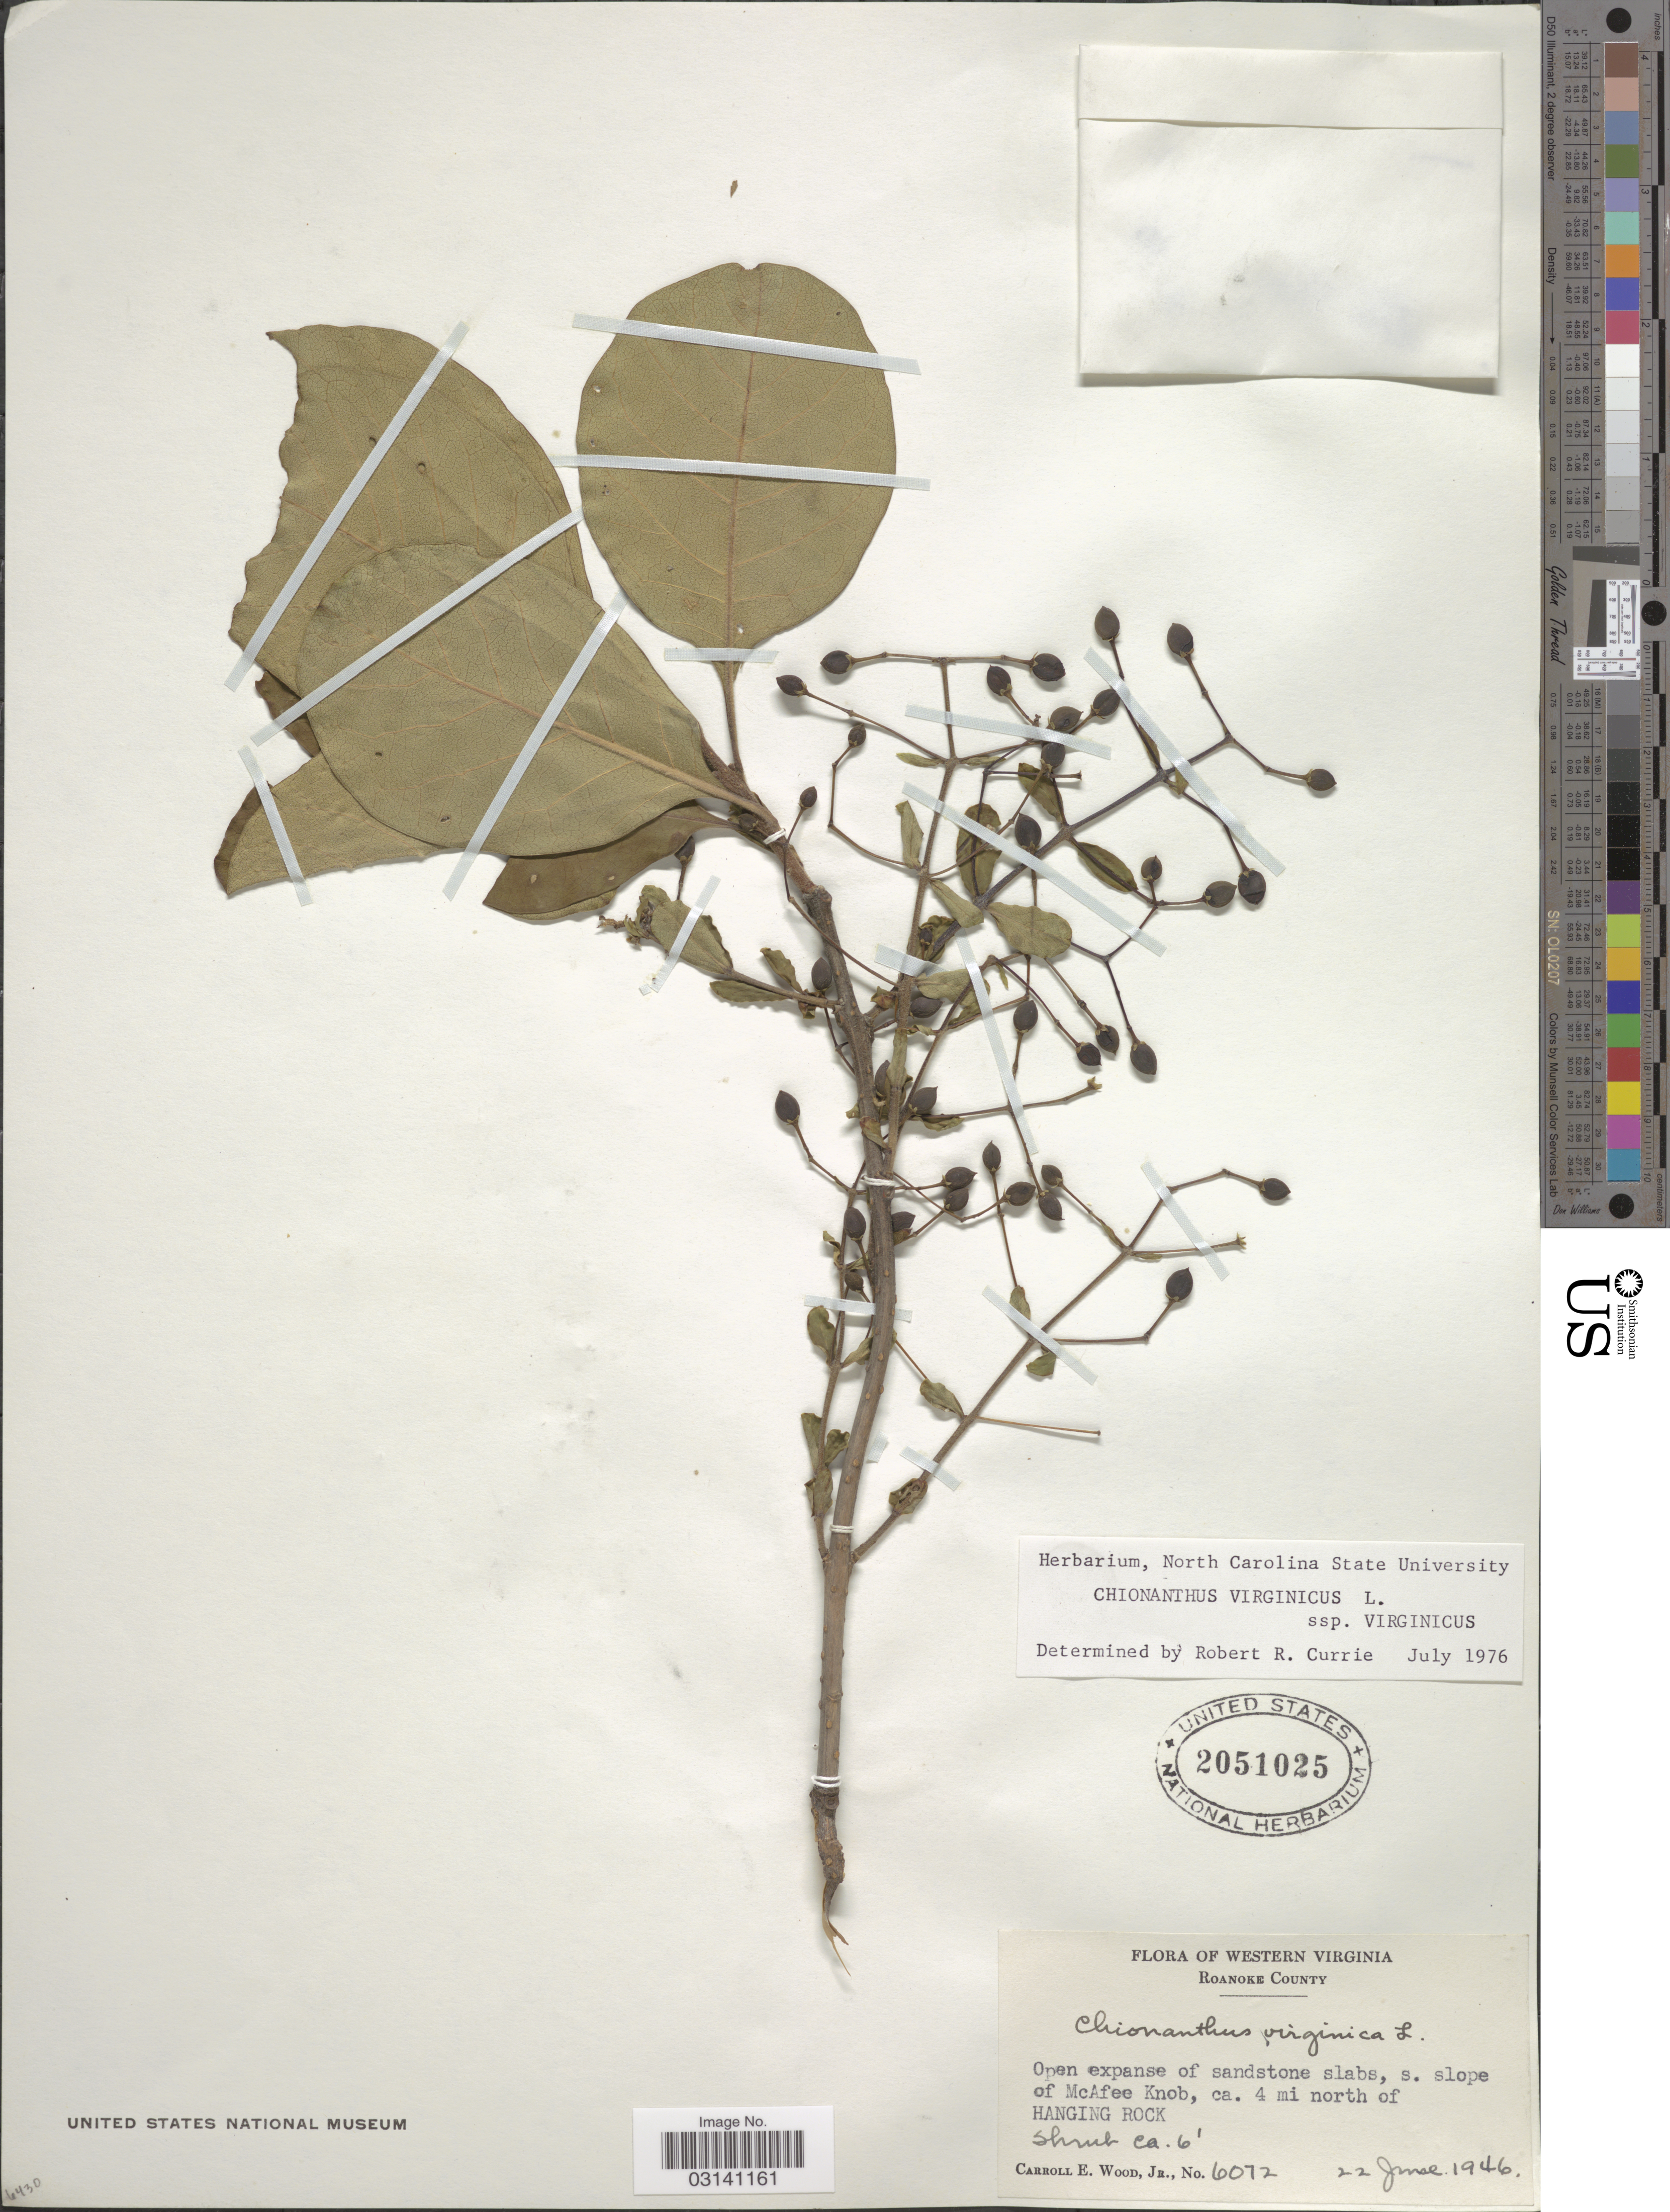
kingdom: Plantae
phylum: Tracheophyta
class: Magnoliopsida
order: Lamiales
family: Oleaceae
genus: Chionanthus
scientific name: Chionanthus virginicus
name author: L.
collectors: C. E. Wood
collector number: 6072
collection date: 1946-06-22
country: United States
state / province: Virginia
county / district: Roanoke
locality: Western Virginia. Roanoke County. S. slope of McAfee Knob, ca. 4 mi north of Hanging Rock.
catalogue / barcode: US 2051025